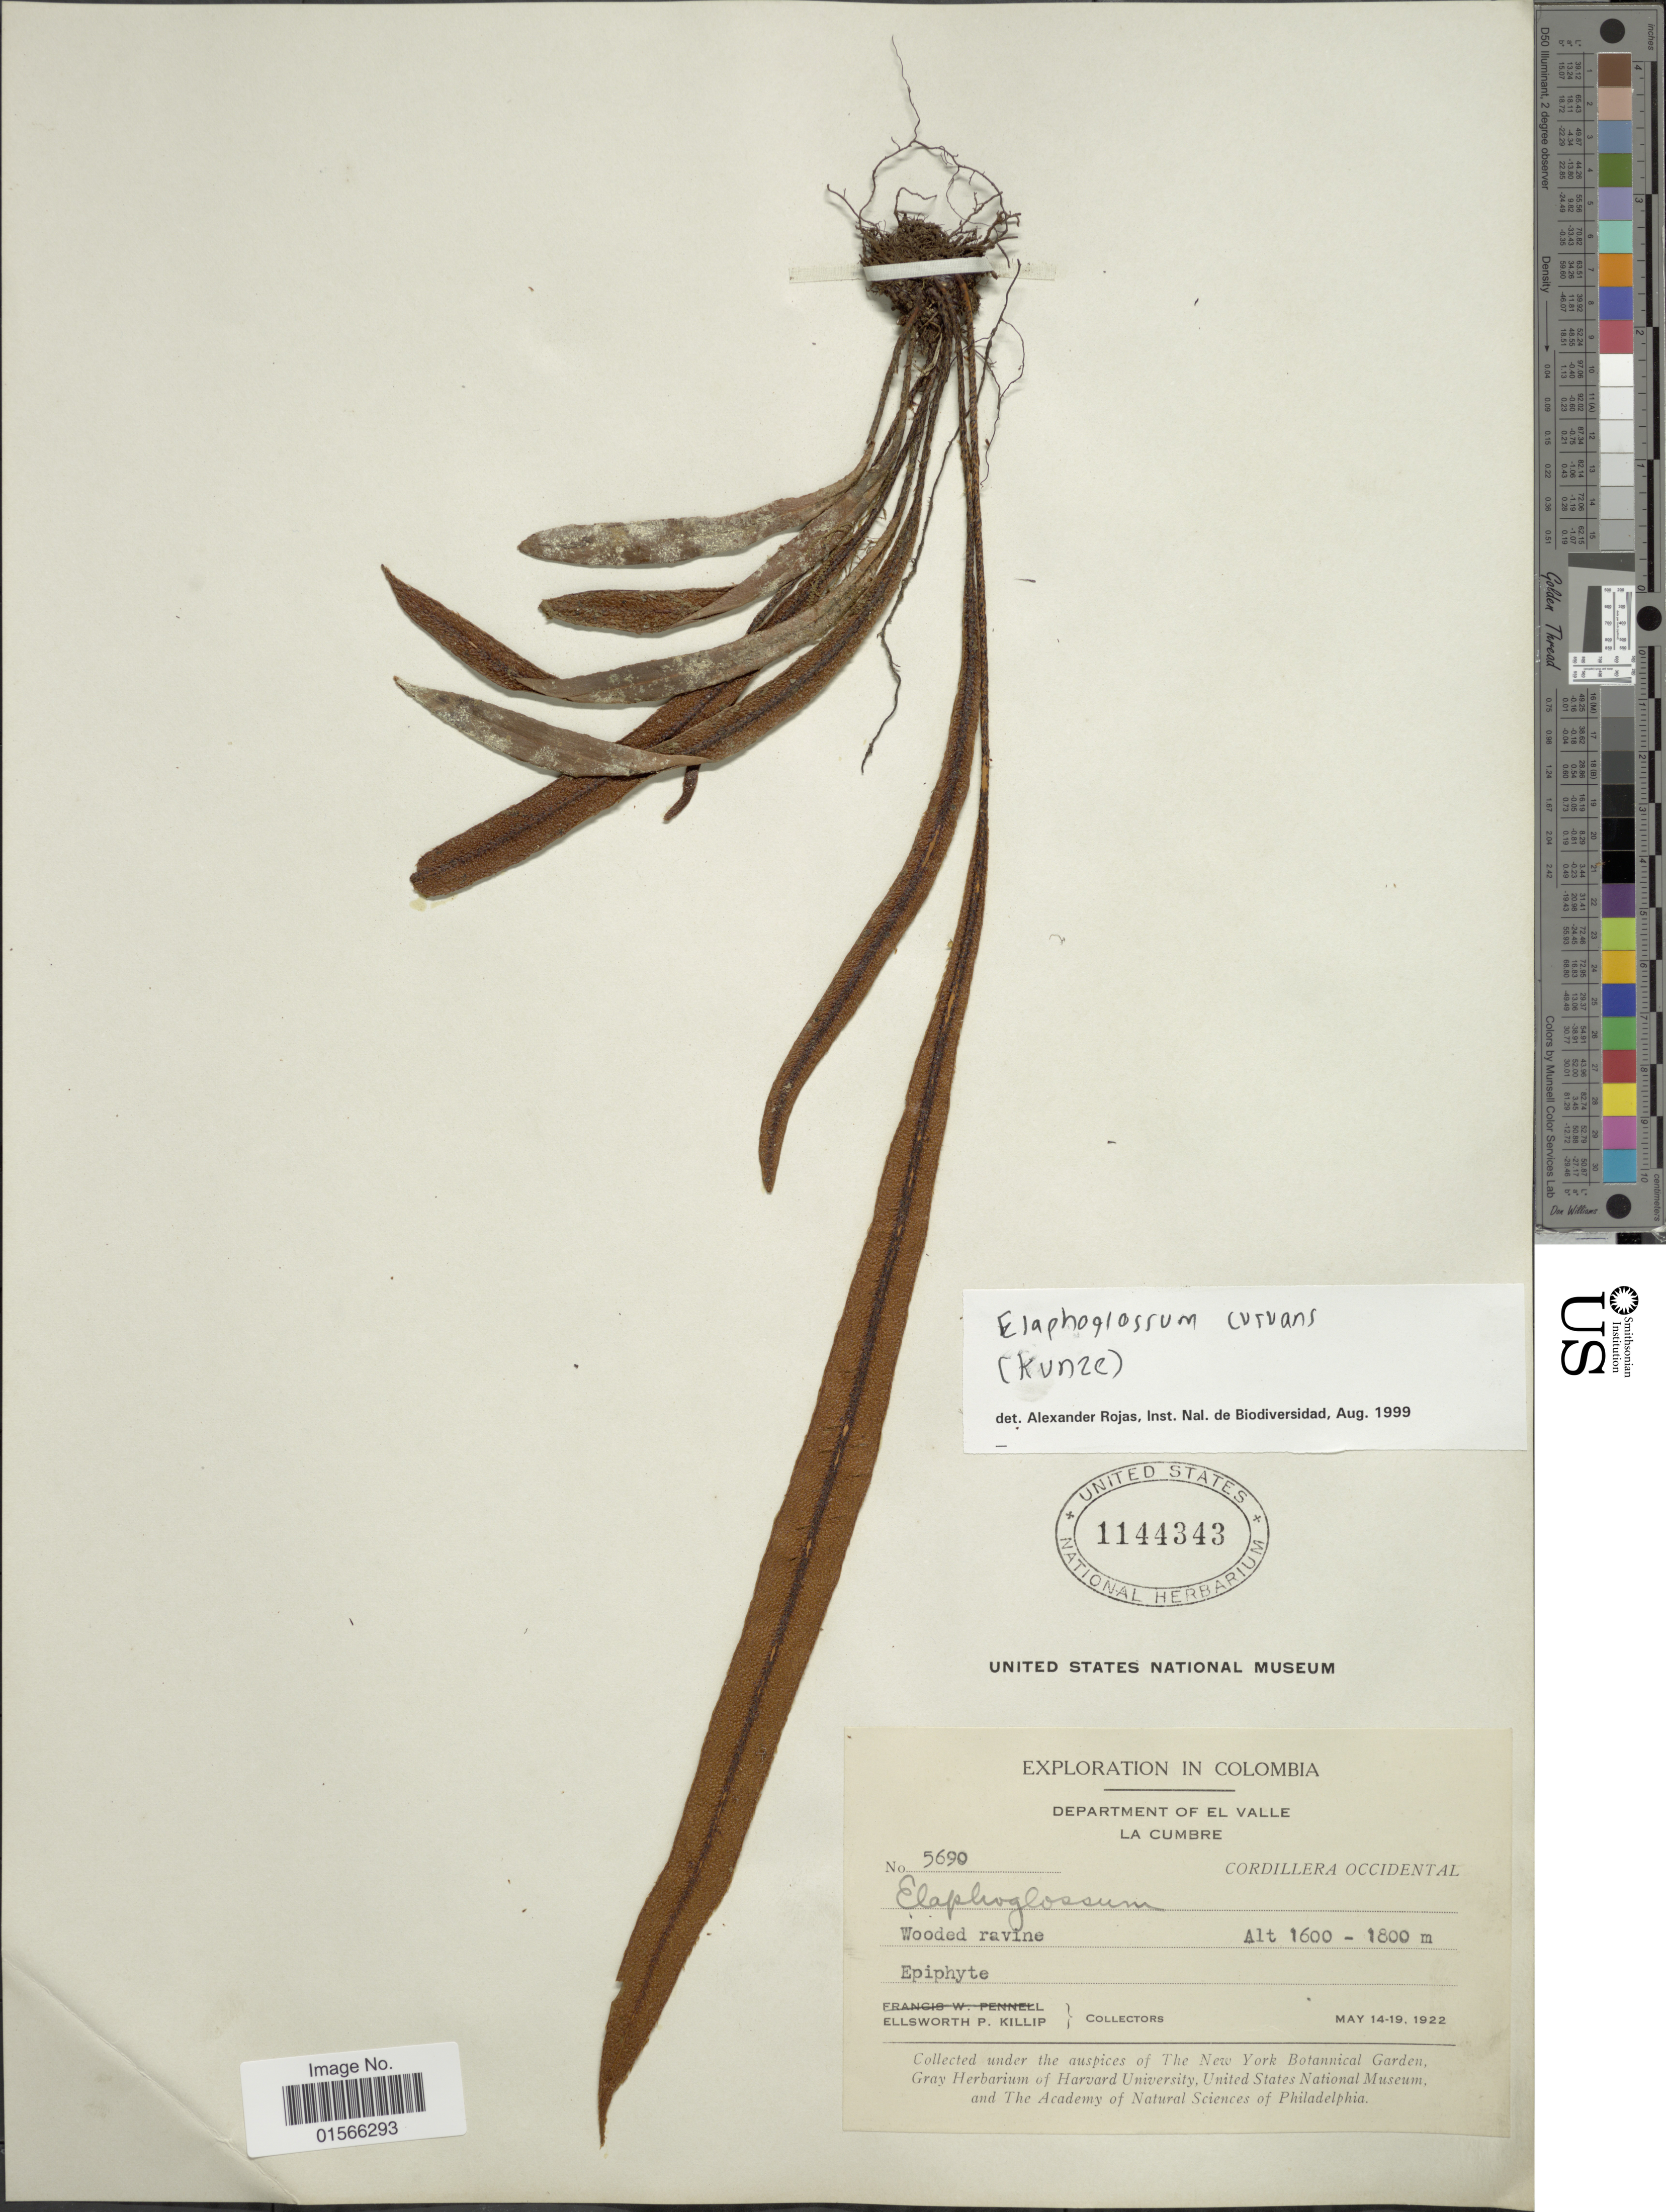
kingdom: Plantae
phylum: Tracheophyta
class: Polypodiopsida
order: Polypodiales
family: Dryopteridaceae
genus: Elaphoglossum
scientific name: Elaphoglossum curvans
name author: (Kunze) A. Rojas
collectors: E. P. Killip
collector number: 5690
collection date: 1922-05-14/1922-05-19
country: Colombia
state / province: Valle del Cauca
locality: Department of El Valle, La Cumbre, Cordillera Occidental, Wooded ravine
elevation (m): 1600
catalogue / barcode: US 1144343